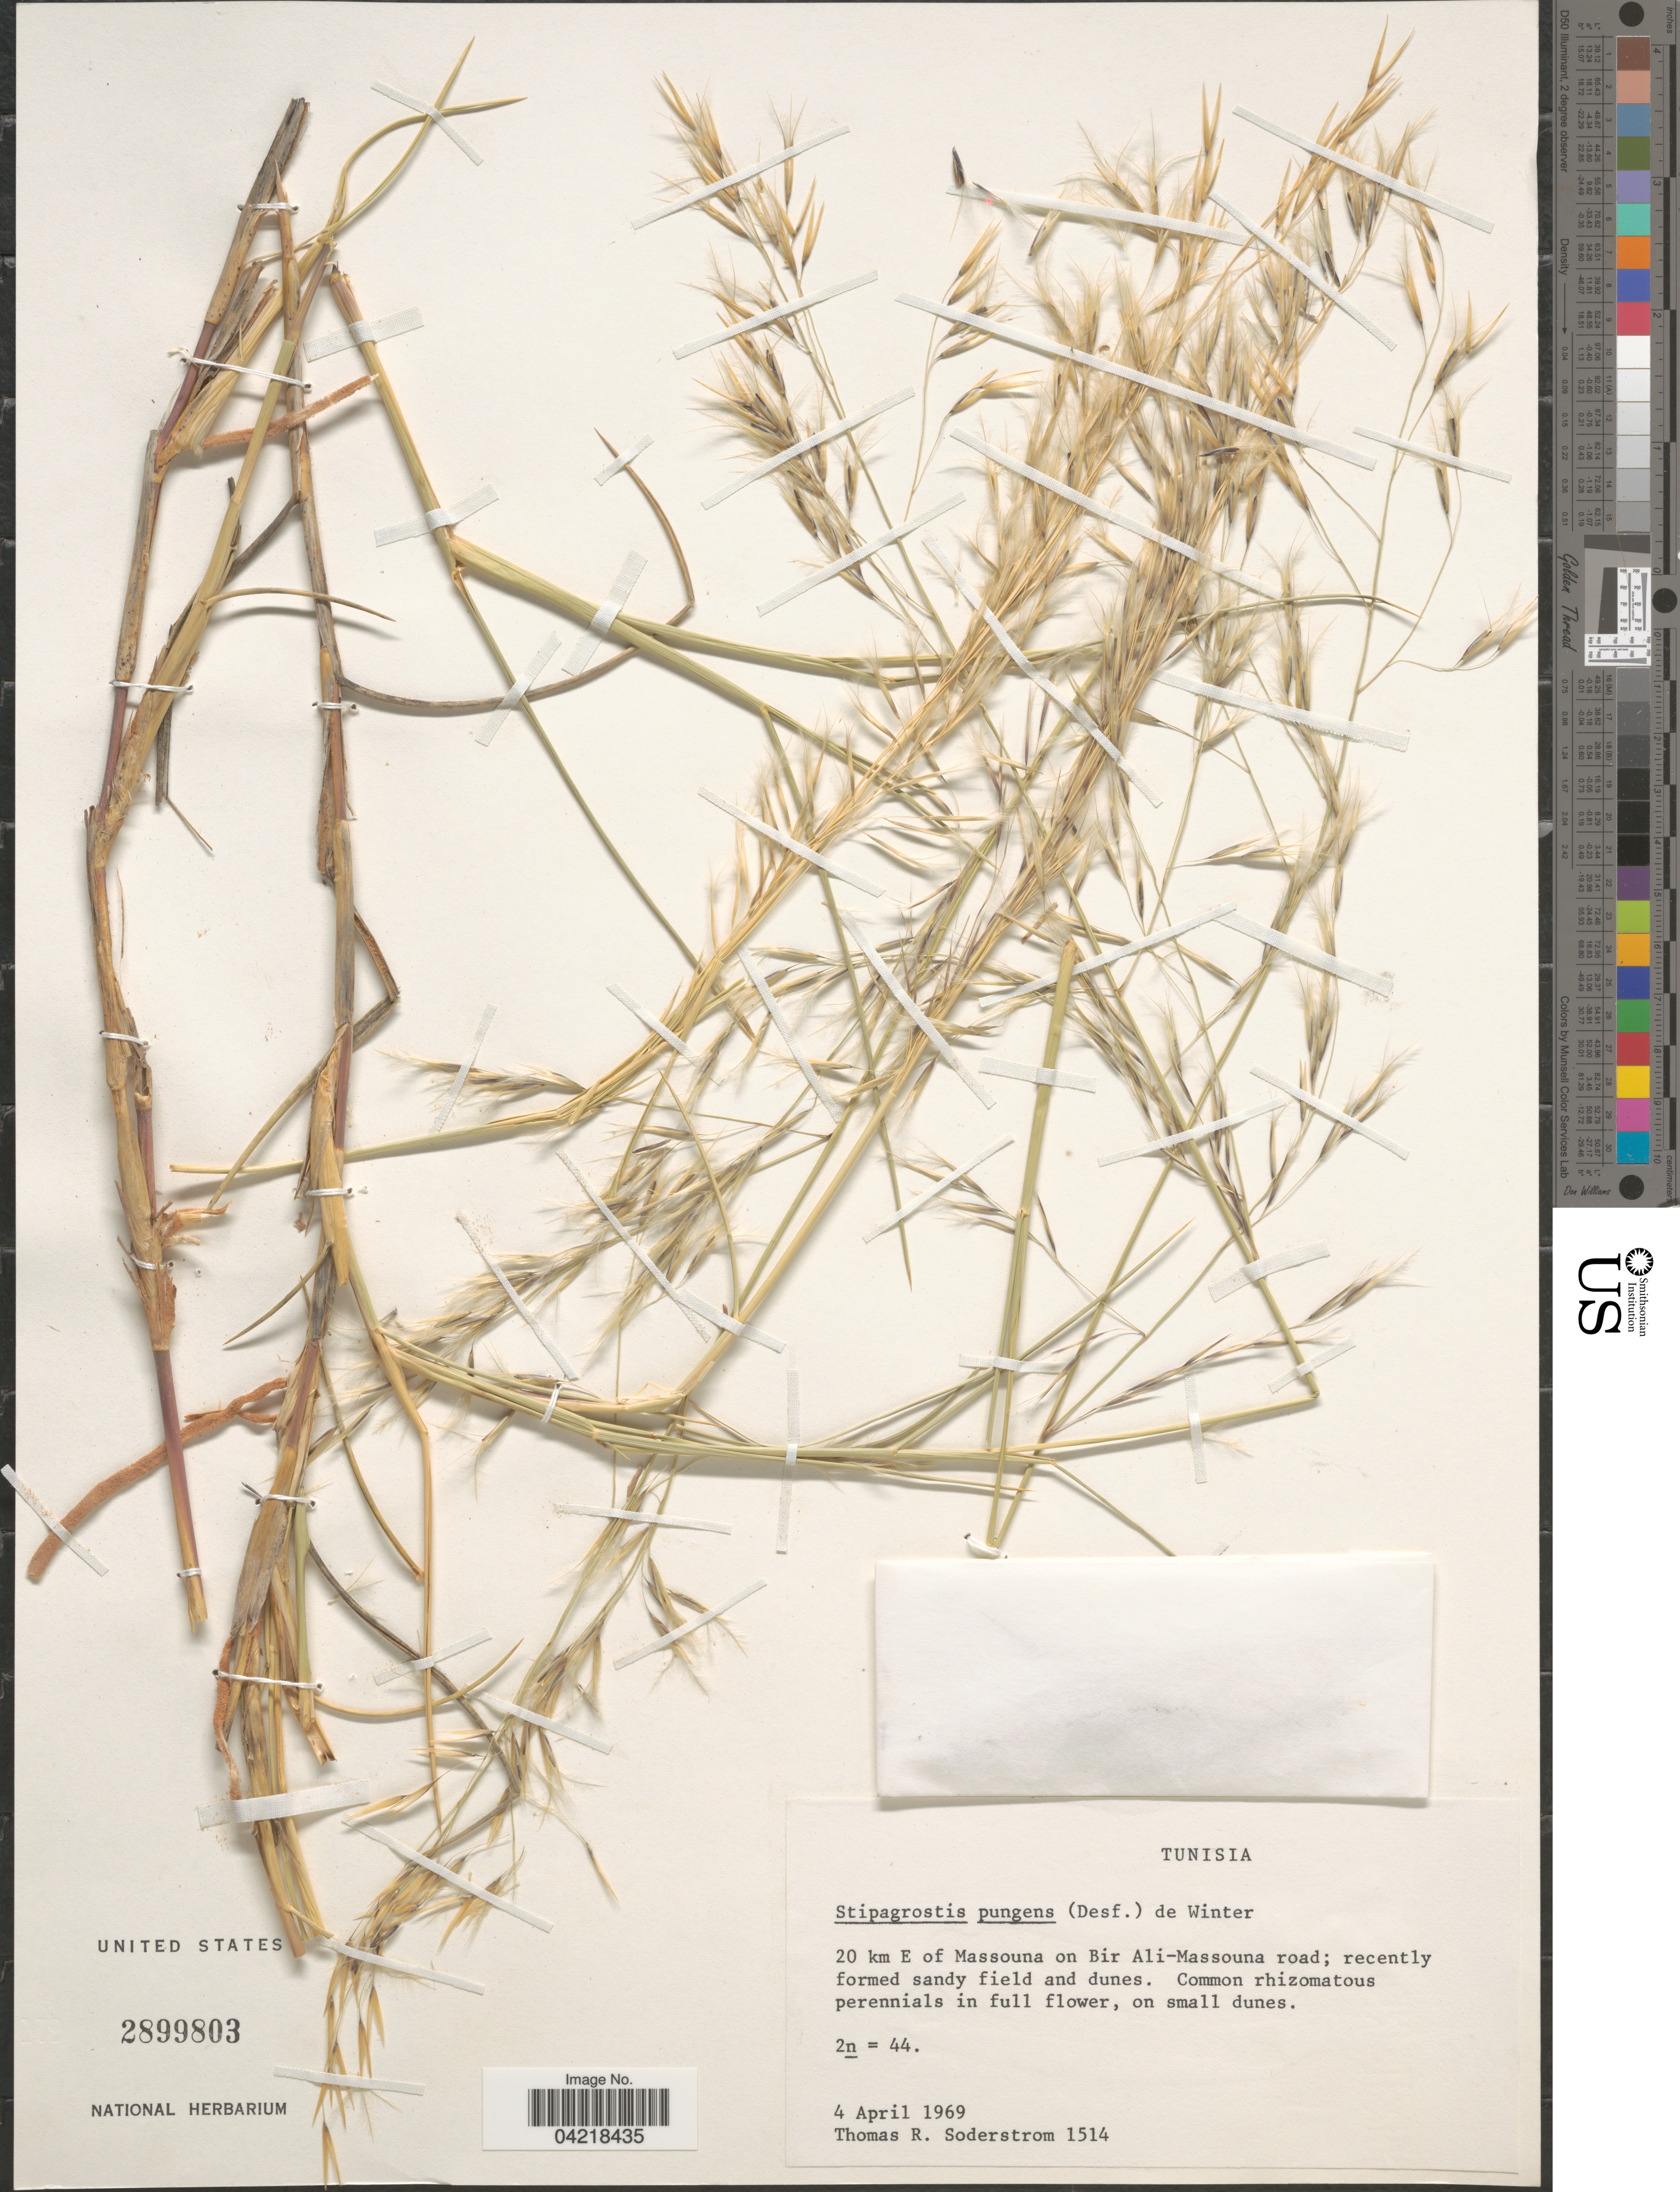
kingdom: Plantae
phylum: Tracheophyta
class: Liliopsida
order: Poales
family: Poaceae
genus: Stipagrostis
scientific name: Stipagrostis pungens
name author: (Desf.) De Winter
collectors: T. R. Soderstrom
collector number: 1514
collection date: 1969-04-04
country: Tunisia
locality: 20 km E of Massouna on Bir Ali-Massouna road; recently formed sandy field and dunes.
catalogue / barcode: US 2899803